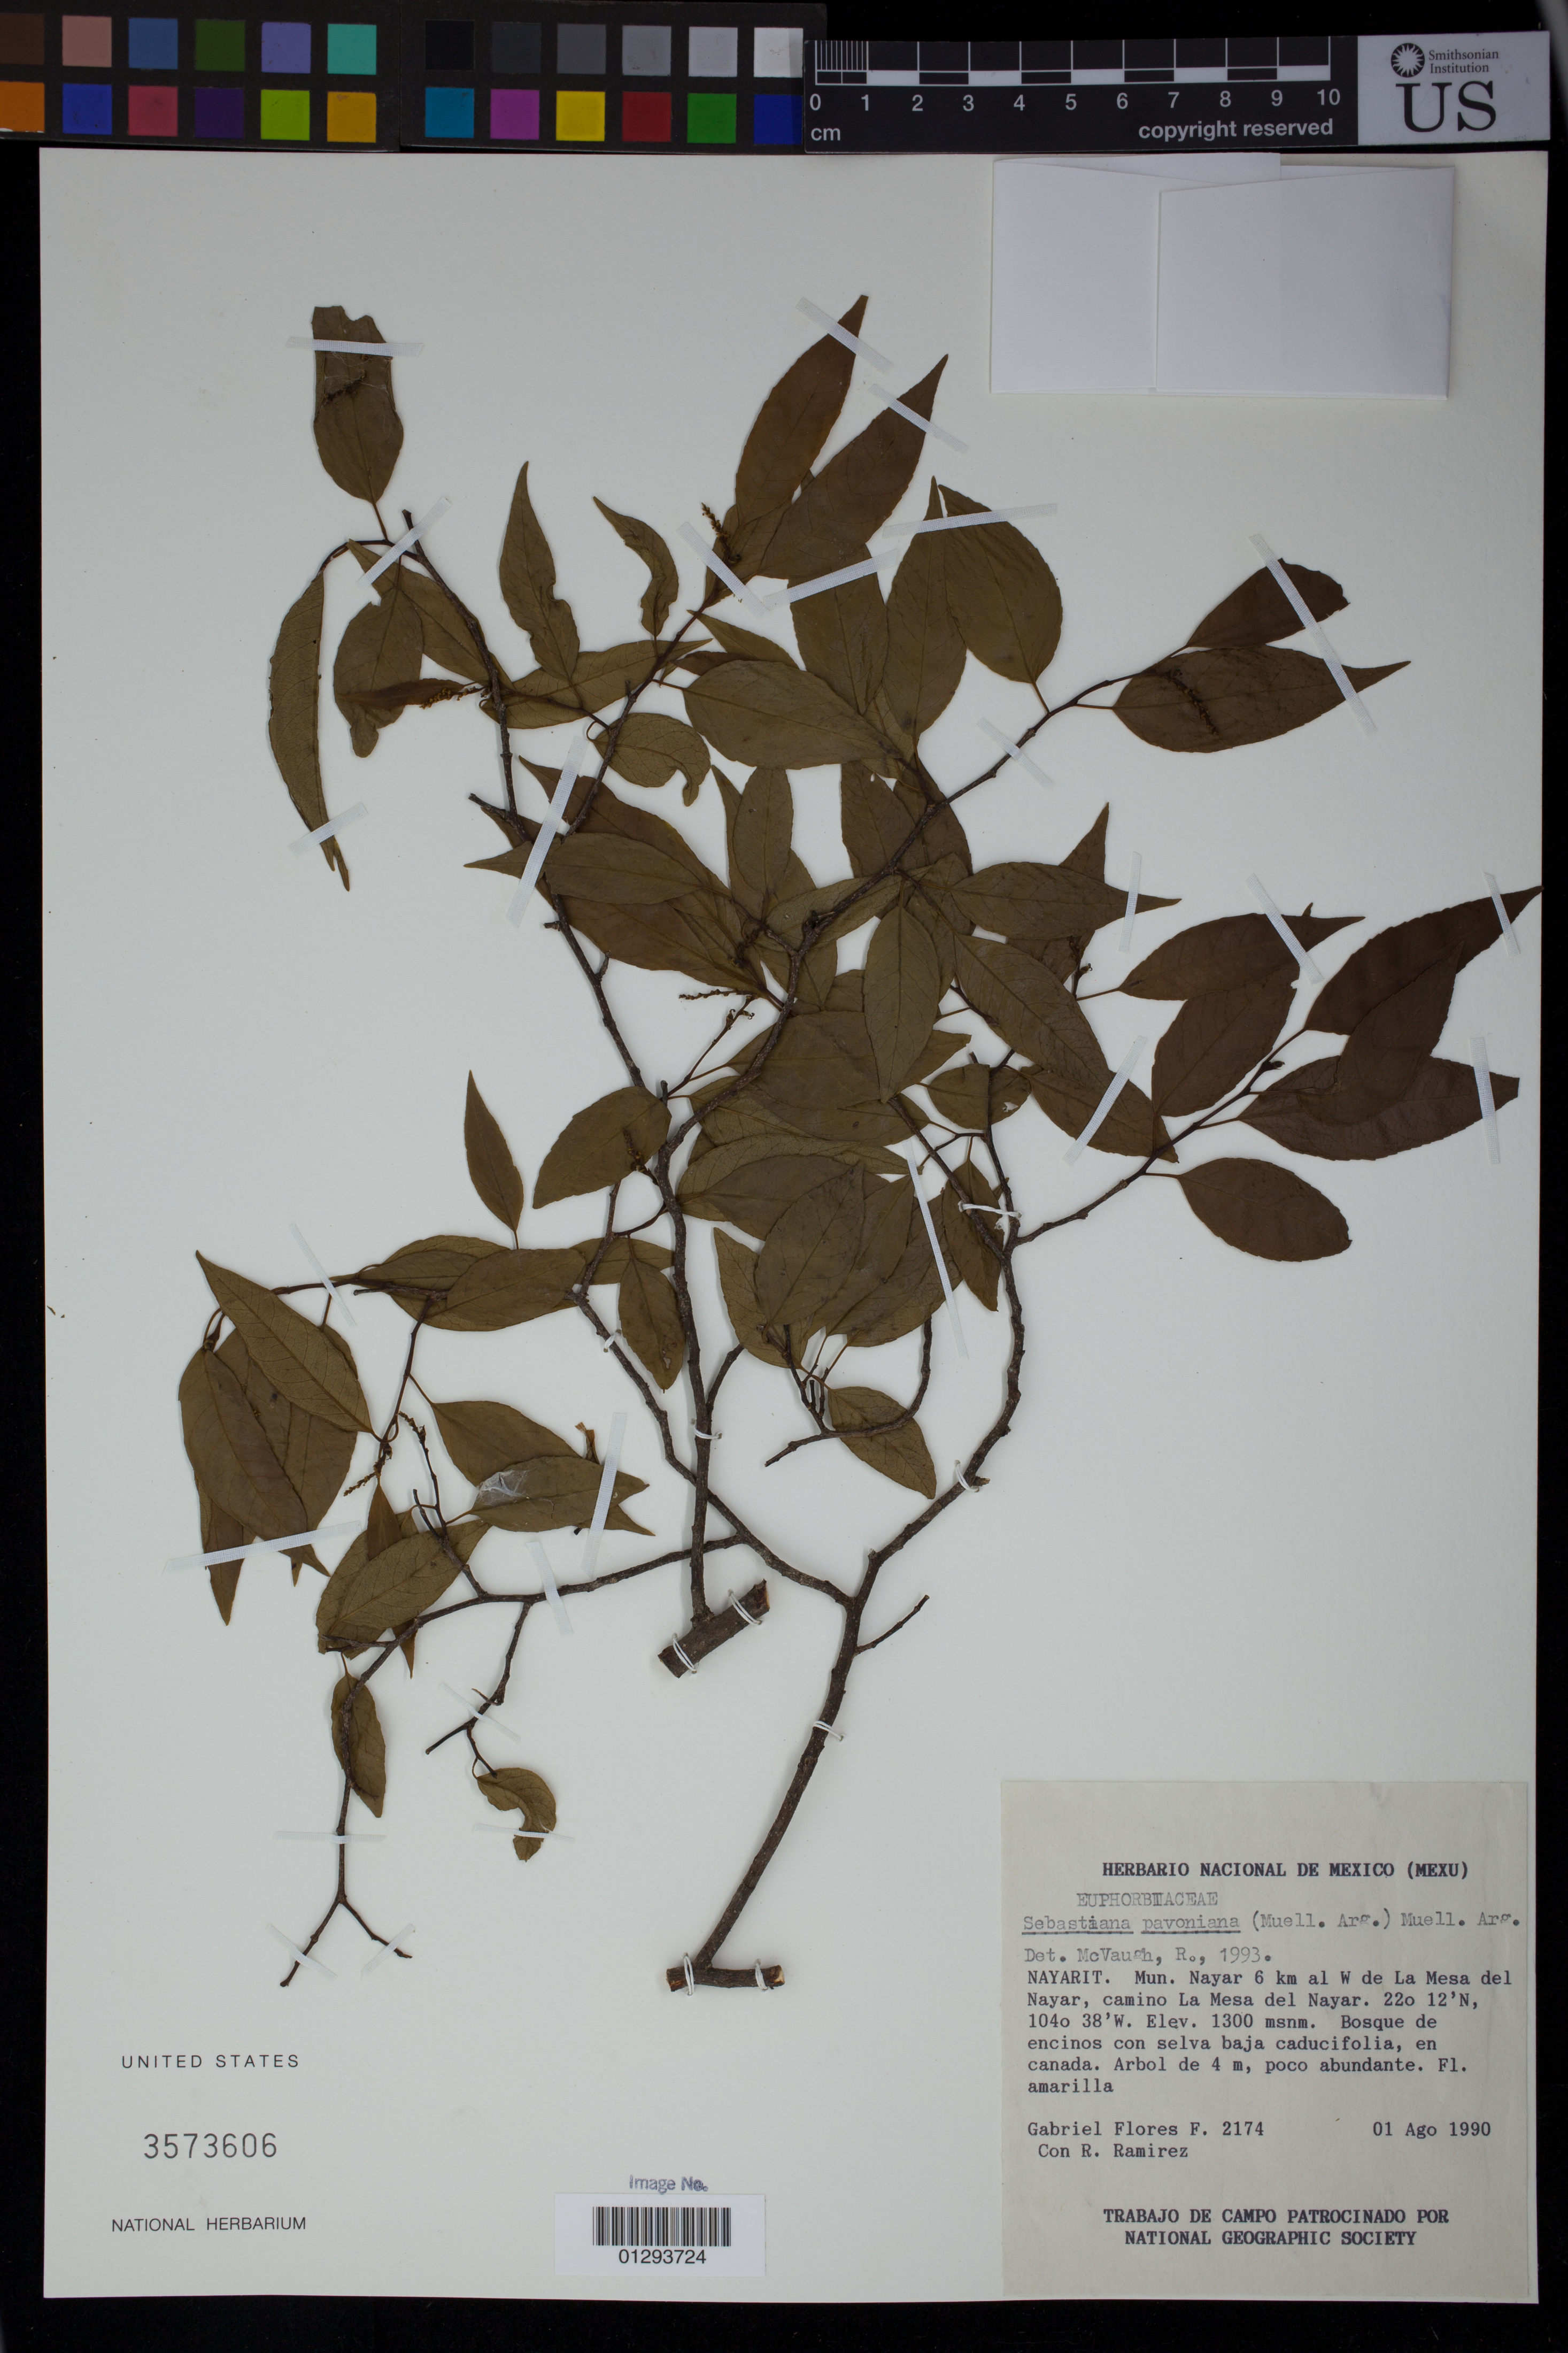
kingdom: Plantae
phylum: Tracheophyta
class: Magnoliopsida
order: Malpighiales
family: Euphorbiaceae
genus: Sebastiania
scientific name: Sebastiania pavoniana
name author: (Müll. Arg.) Müll. Arg.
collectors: G. Flores F. & C. Ramirez R.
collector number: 2174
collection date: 1990-08-01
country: Mexico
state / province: Nayarit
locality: Mun. Nayar 6 km al W de La Mesa del Nayar, camino La Mesa del Nayar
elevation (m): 1300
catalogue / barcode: US 3573606